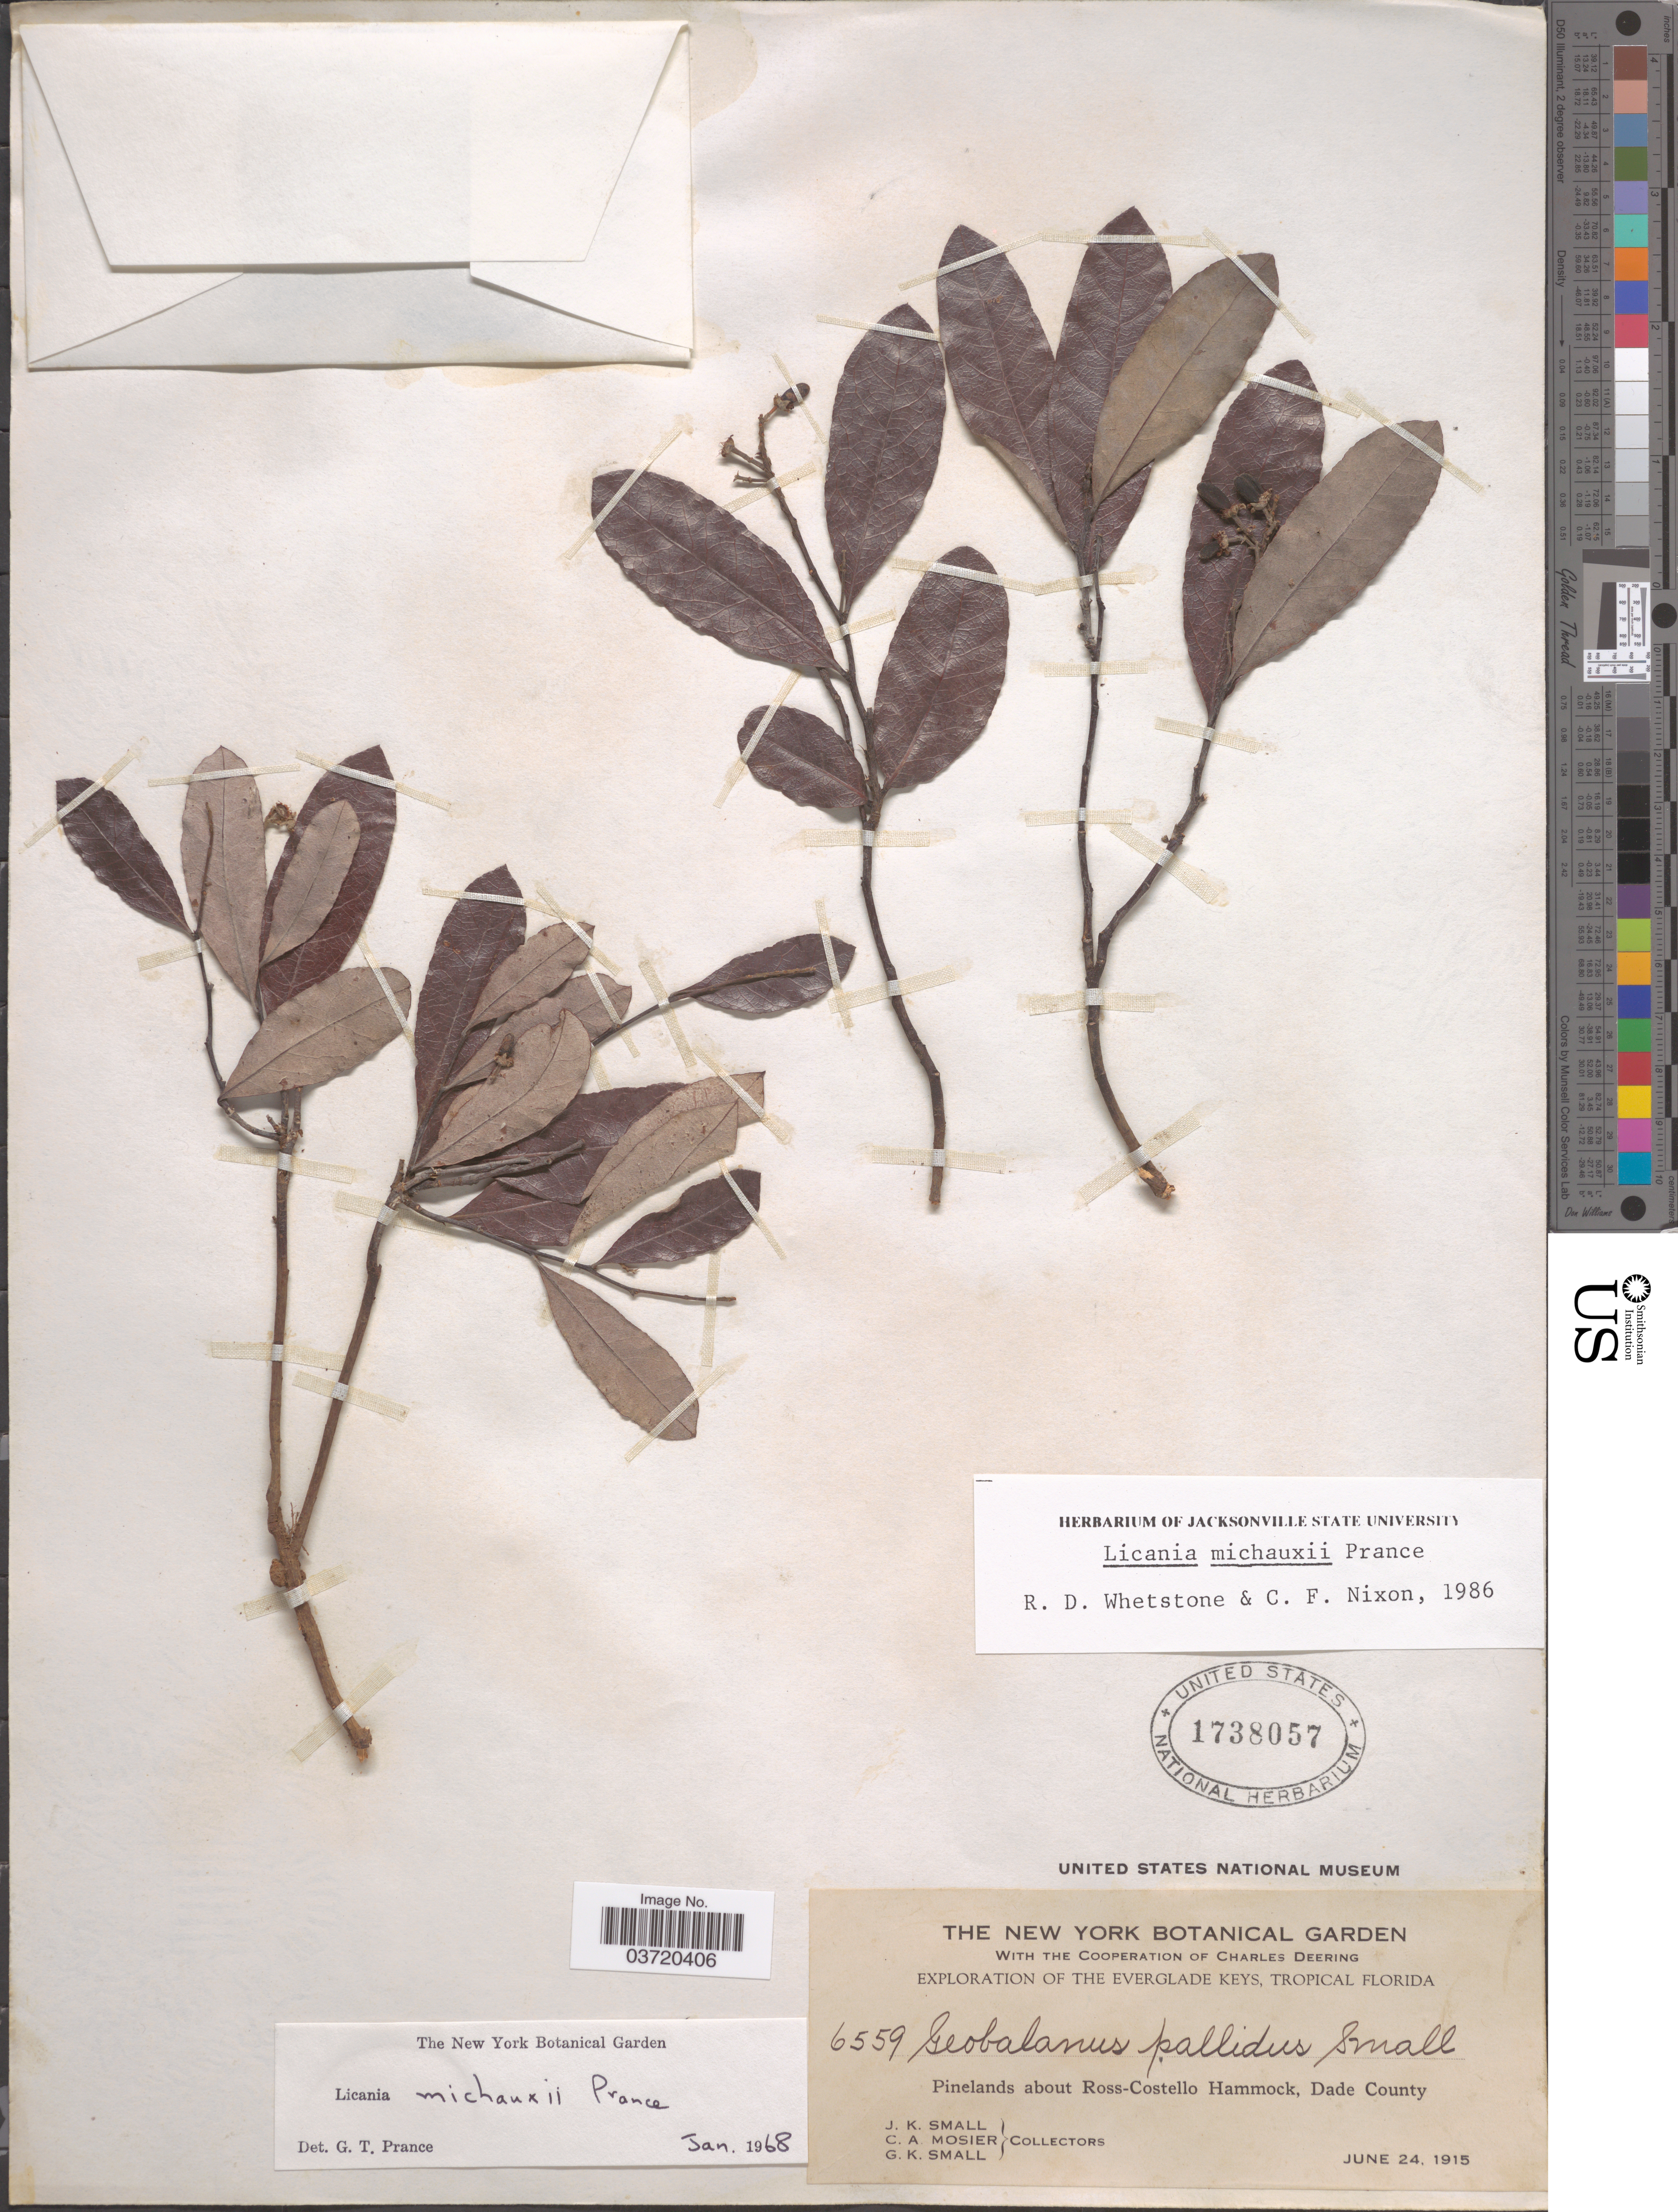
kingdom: Plantae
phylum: Tracheophyta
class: Magnoliopsida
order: Malpighiales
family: Chrysobalanaceae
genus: Geobalanus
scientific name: Geobalanus oblongifolius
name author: (Michx.) Small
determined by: Strong, M. T., (US), Smithsonian Institution - National Museum of Natural History (UNITED STATES)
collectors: J. K. Small, C. A. Mosier & G. K. Small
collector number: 6559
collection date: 1915-06-24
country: United States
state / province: Florida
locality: Everglade Keys, Tropical Florida. Pinelands about Ross-Costello Hammock, Dade County.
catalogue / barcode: US 1738057